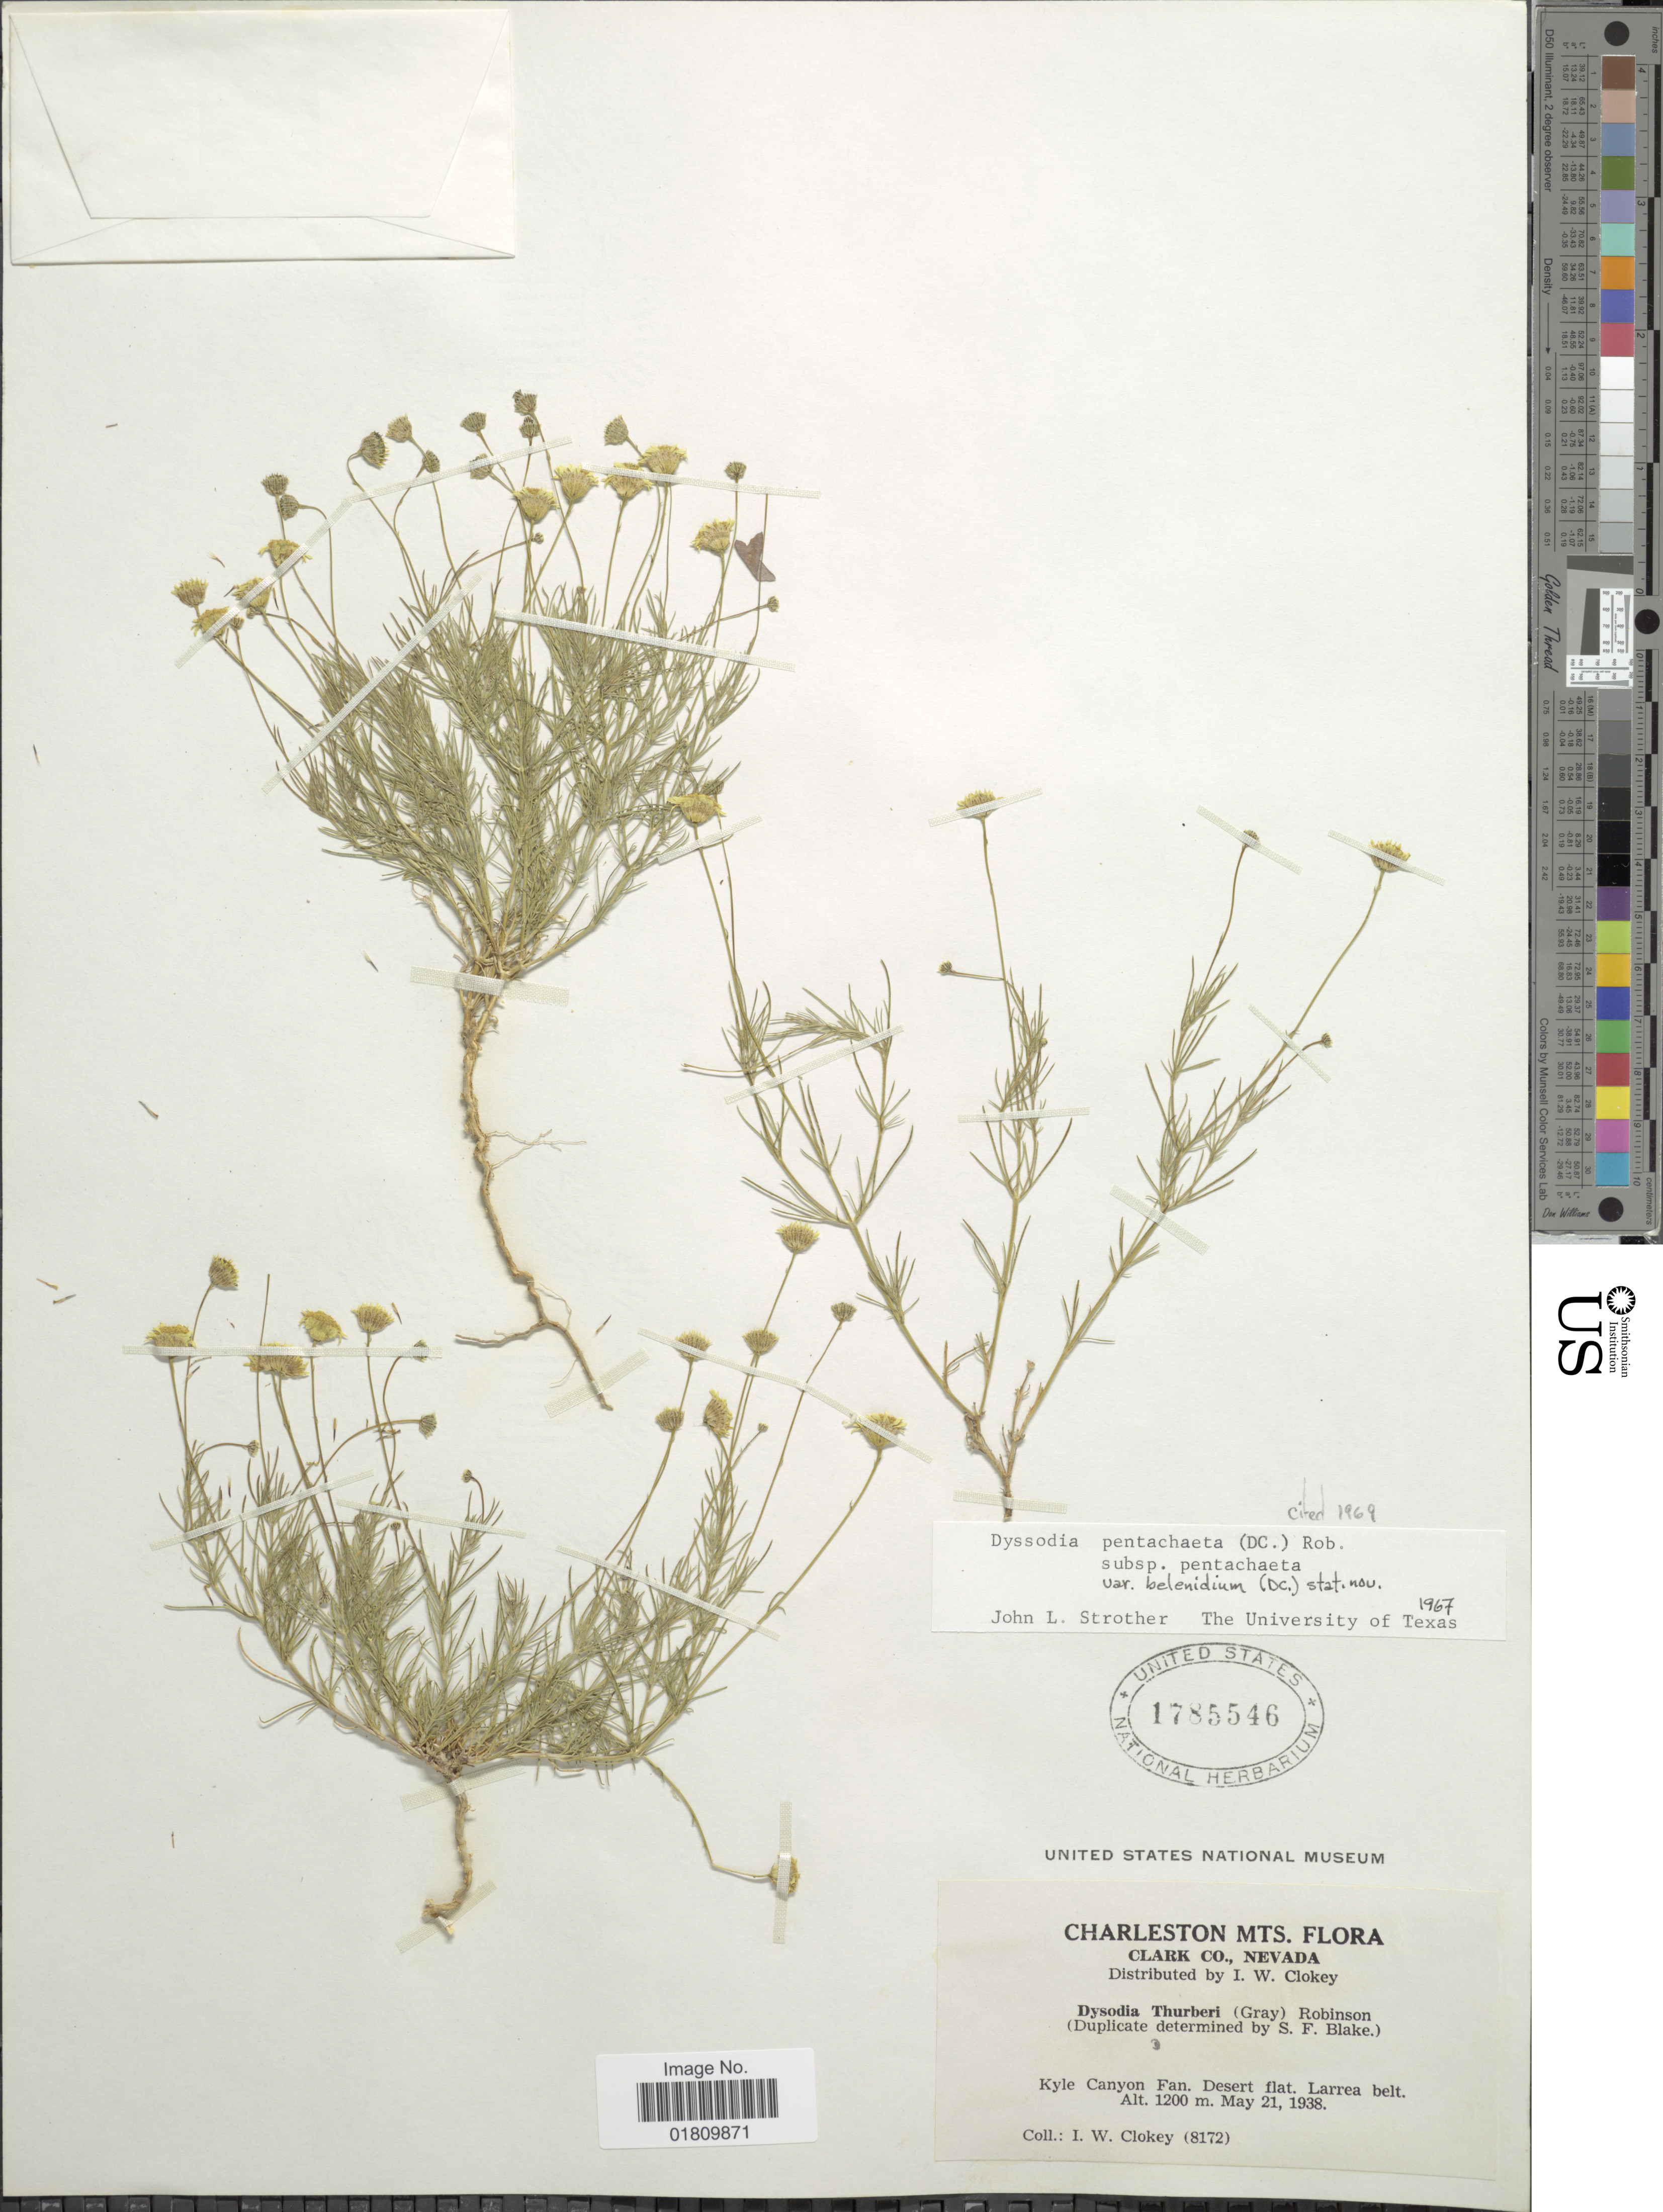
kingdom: Plantae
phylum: Tracheophyta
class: Magnoliopsida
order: Asterales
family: Asteraceae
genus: Thymophylla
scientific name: Thymophylla pentachaeta var. belenidium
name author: (DC.) Strother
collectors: I. W. Clokey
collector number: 8172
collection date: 1938-05-21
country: United States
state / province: Nevada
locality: Charleston Mts., Clark Co., Kyle Canyon Fan. Desert flat. Larrea belt.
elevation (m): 1200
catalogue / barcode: US 1785546